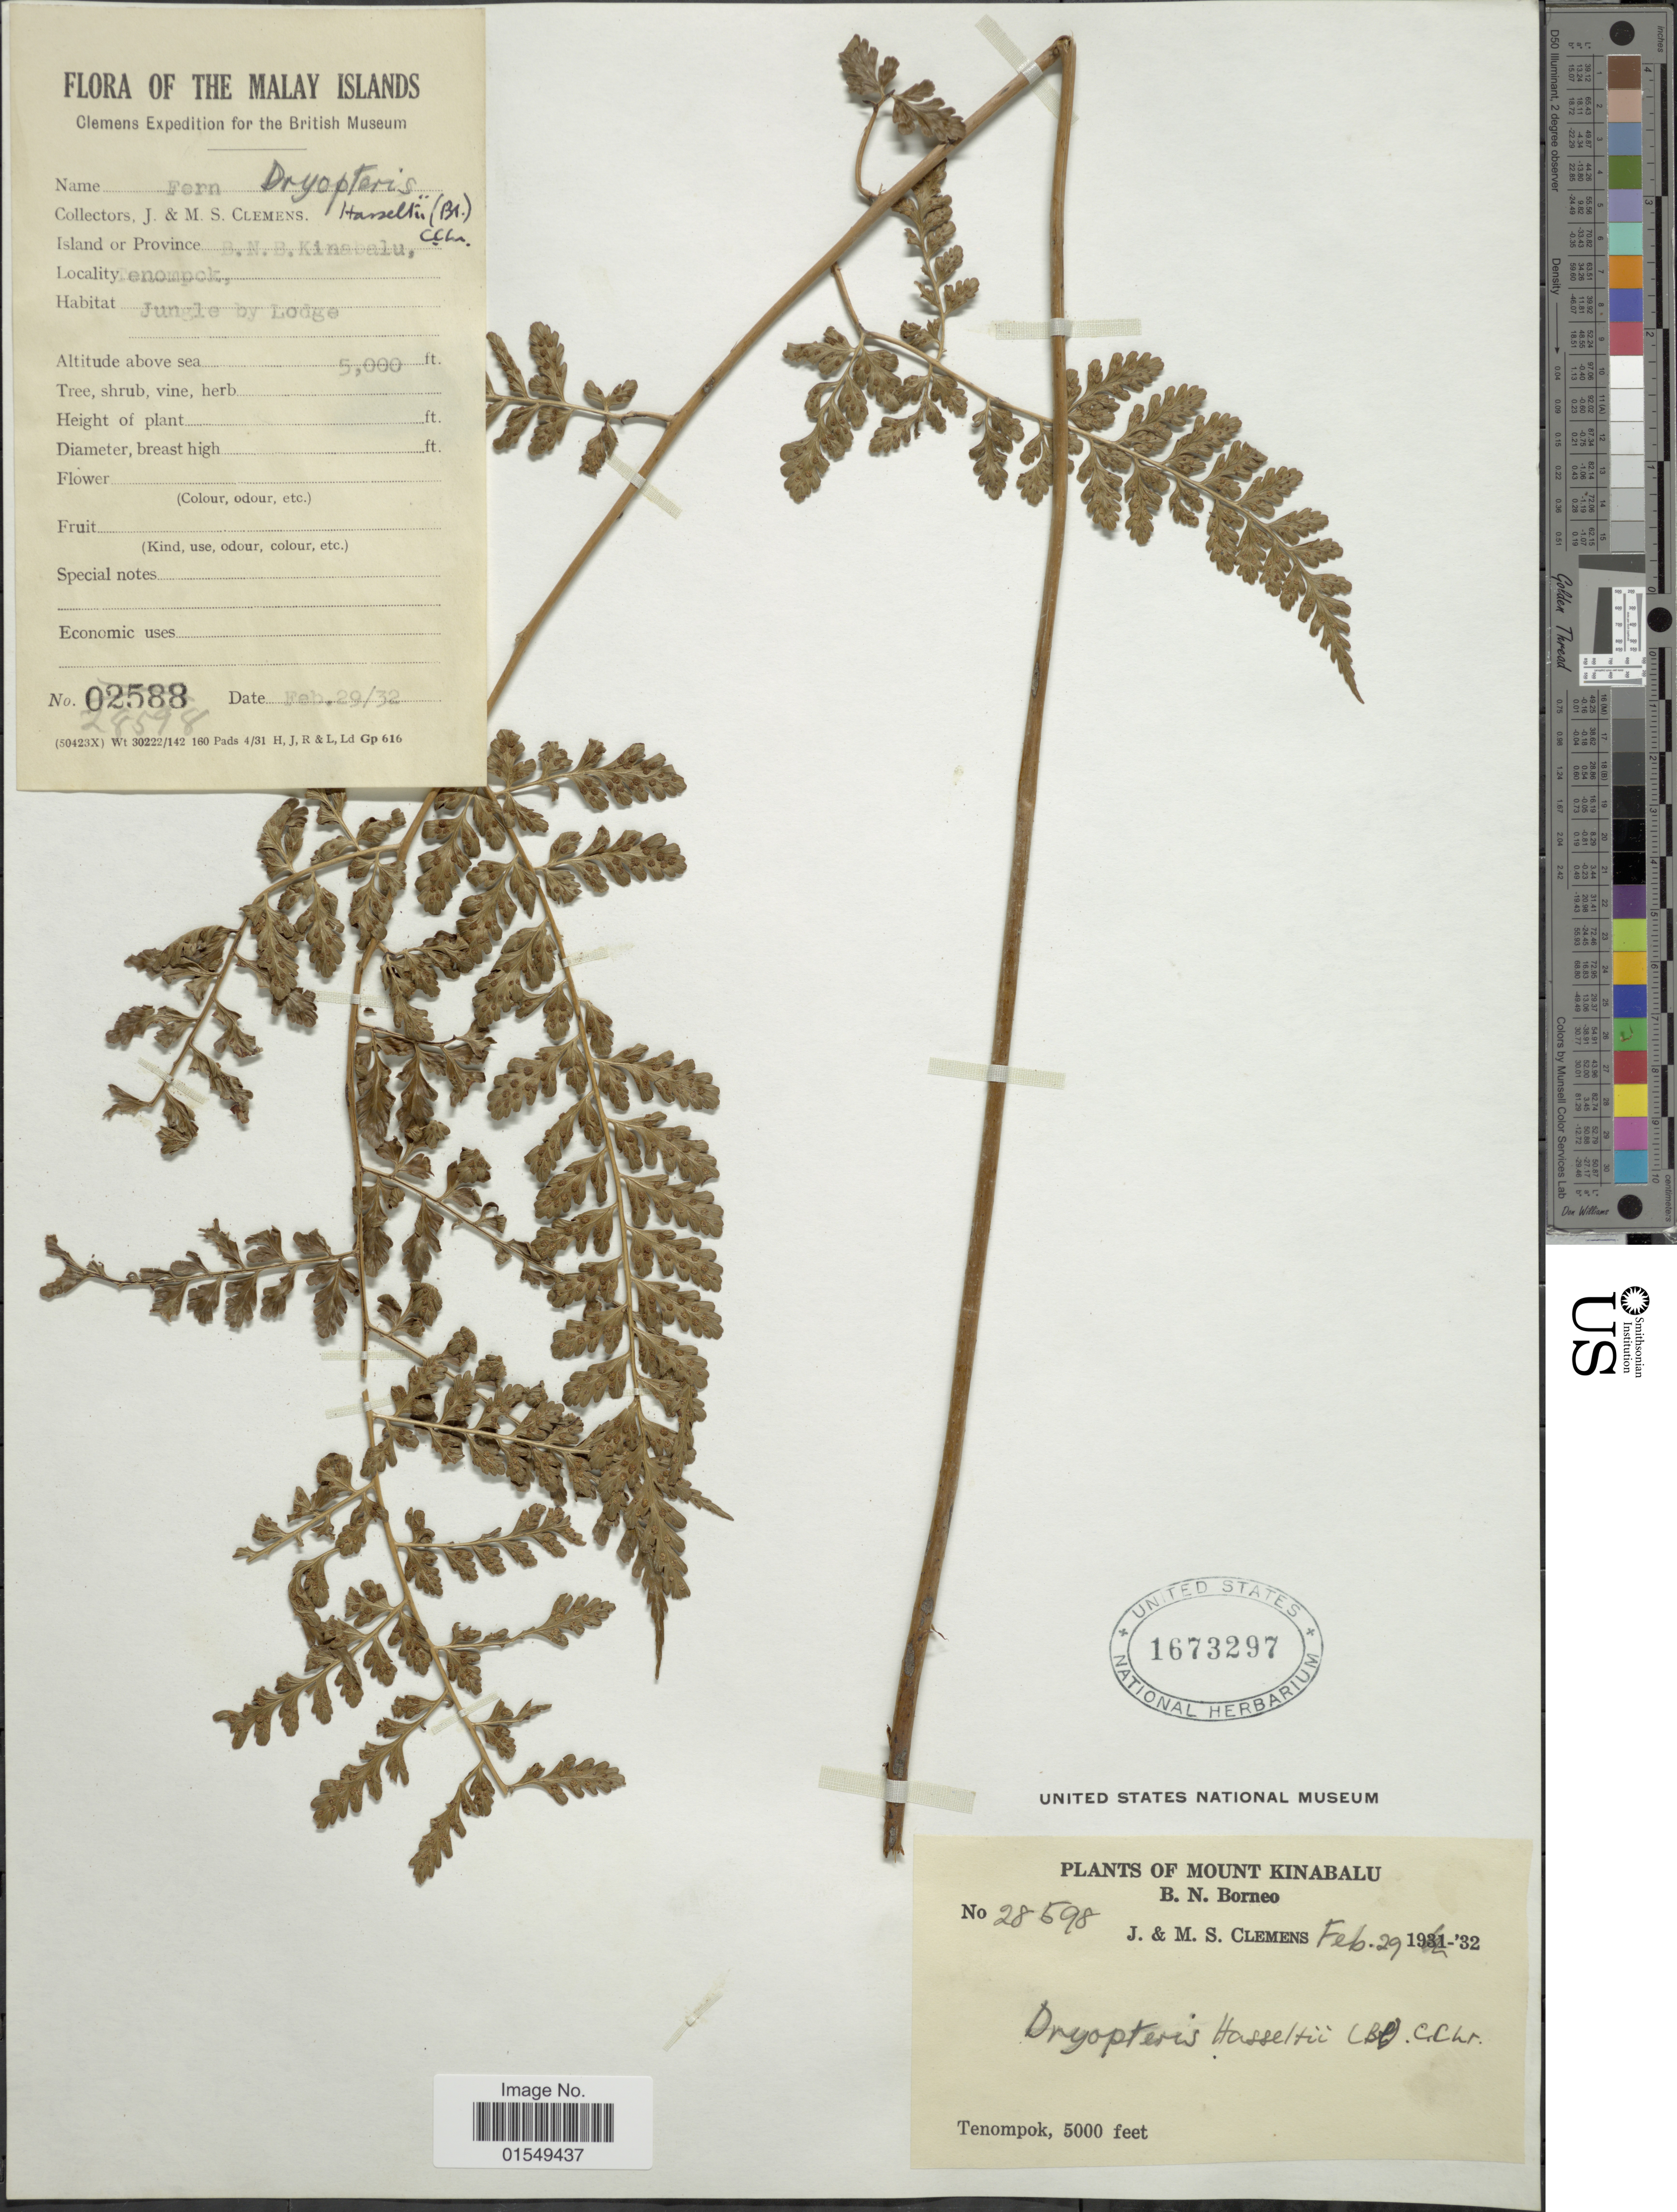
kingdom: Plantae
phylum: Tracheophyta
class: Polypodiopsida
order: Polypodiales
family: Dryopteridaceae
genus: Arachniodes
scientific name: Arachniodes hasseltii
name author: (Blume) Ching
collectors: J. Clemens & M. S. Clemens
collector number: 28598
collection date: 1932-02-29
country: Malaysia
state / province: Sabah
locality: Malay Islands, B. N. B., Kinabalu, Tenompok, Jungle by Lodge, Mount Kinabalu, B. N. Borneo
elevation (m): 1524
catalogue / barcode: US 1673297